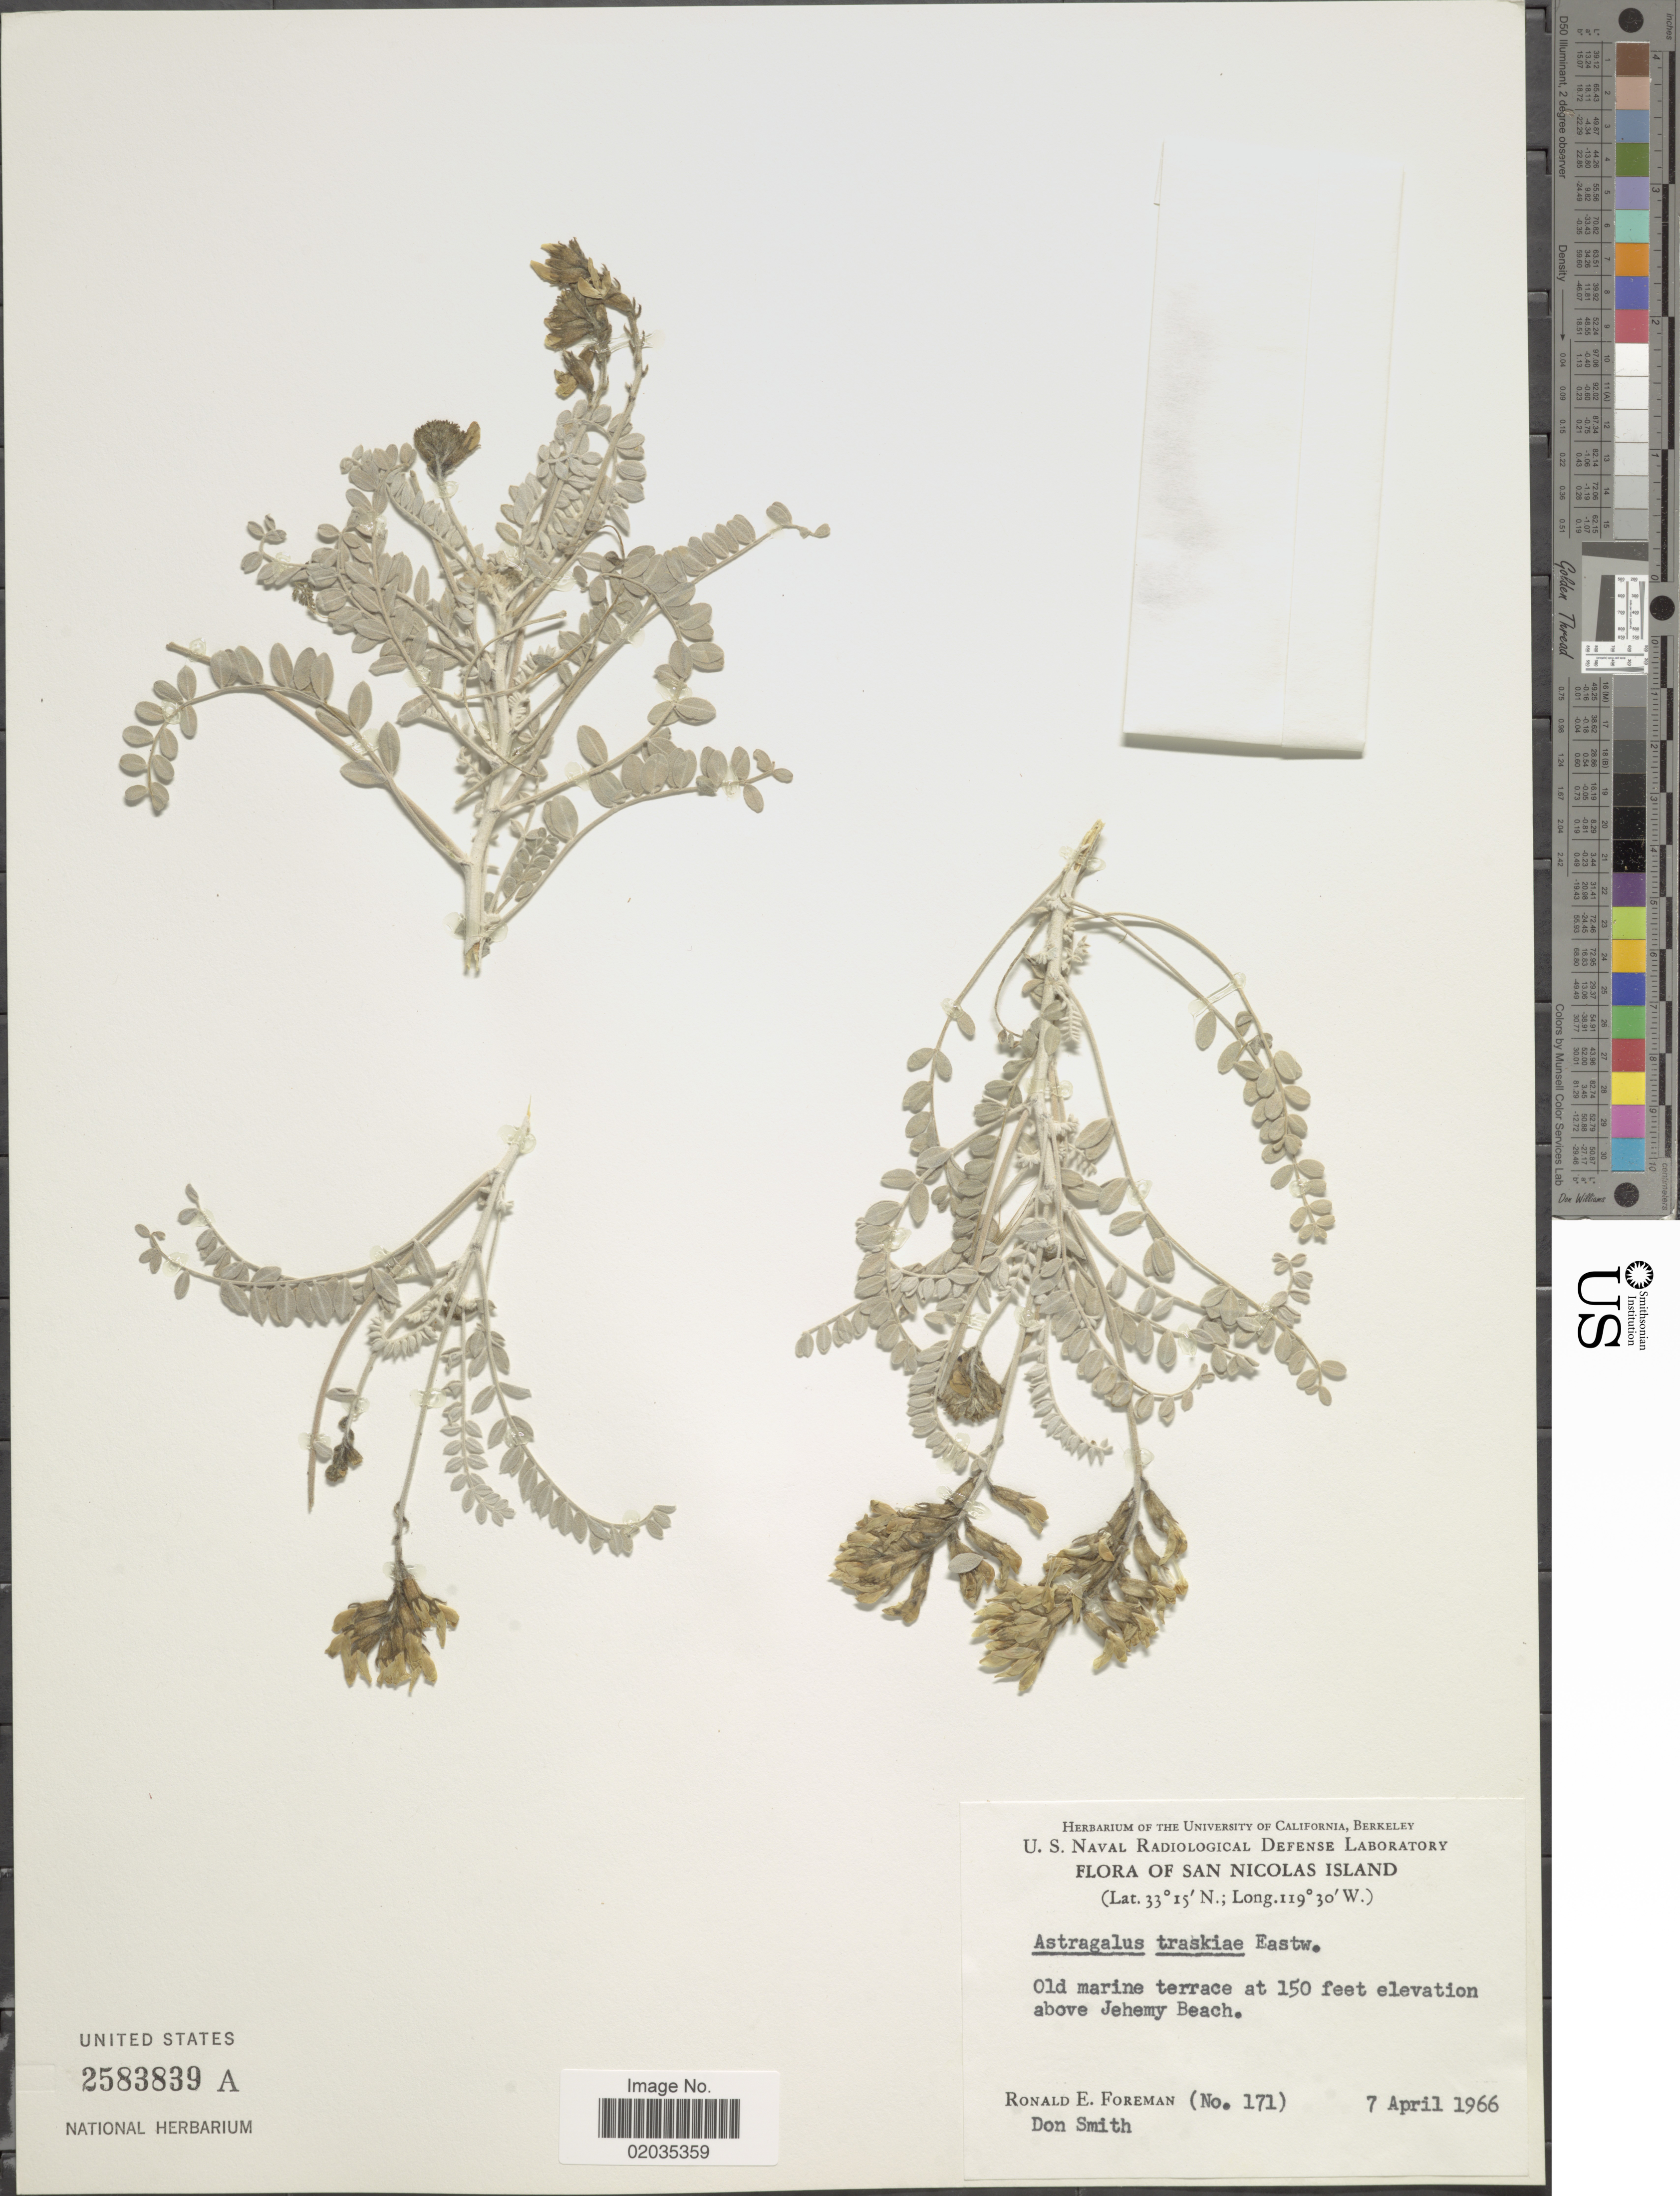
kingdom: Plantae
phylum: Tracheophyta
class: Magnoliopsida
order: Fabales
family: Fabaceae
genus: Astragalus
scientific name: Astragalus traskiae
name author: Eastw.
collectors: R. Foreman & D. Smith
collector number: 171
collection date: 1966-04-07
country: United States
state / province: California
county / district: Ventura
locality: San Nicolas Island. above Jeremy Beach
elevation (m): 46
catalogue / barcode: US 2583839A